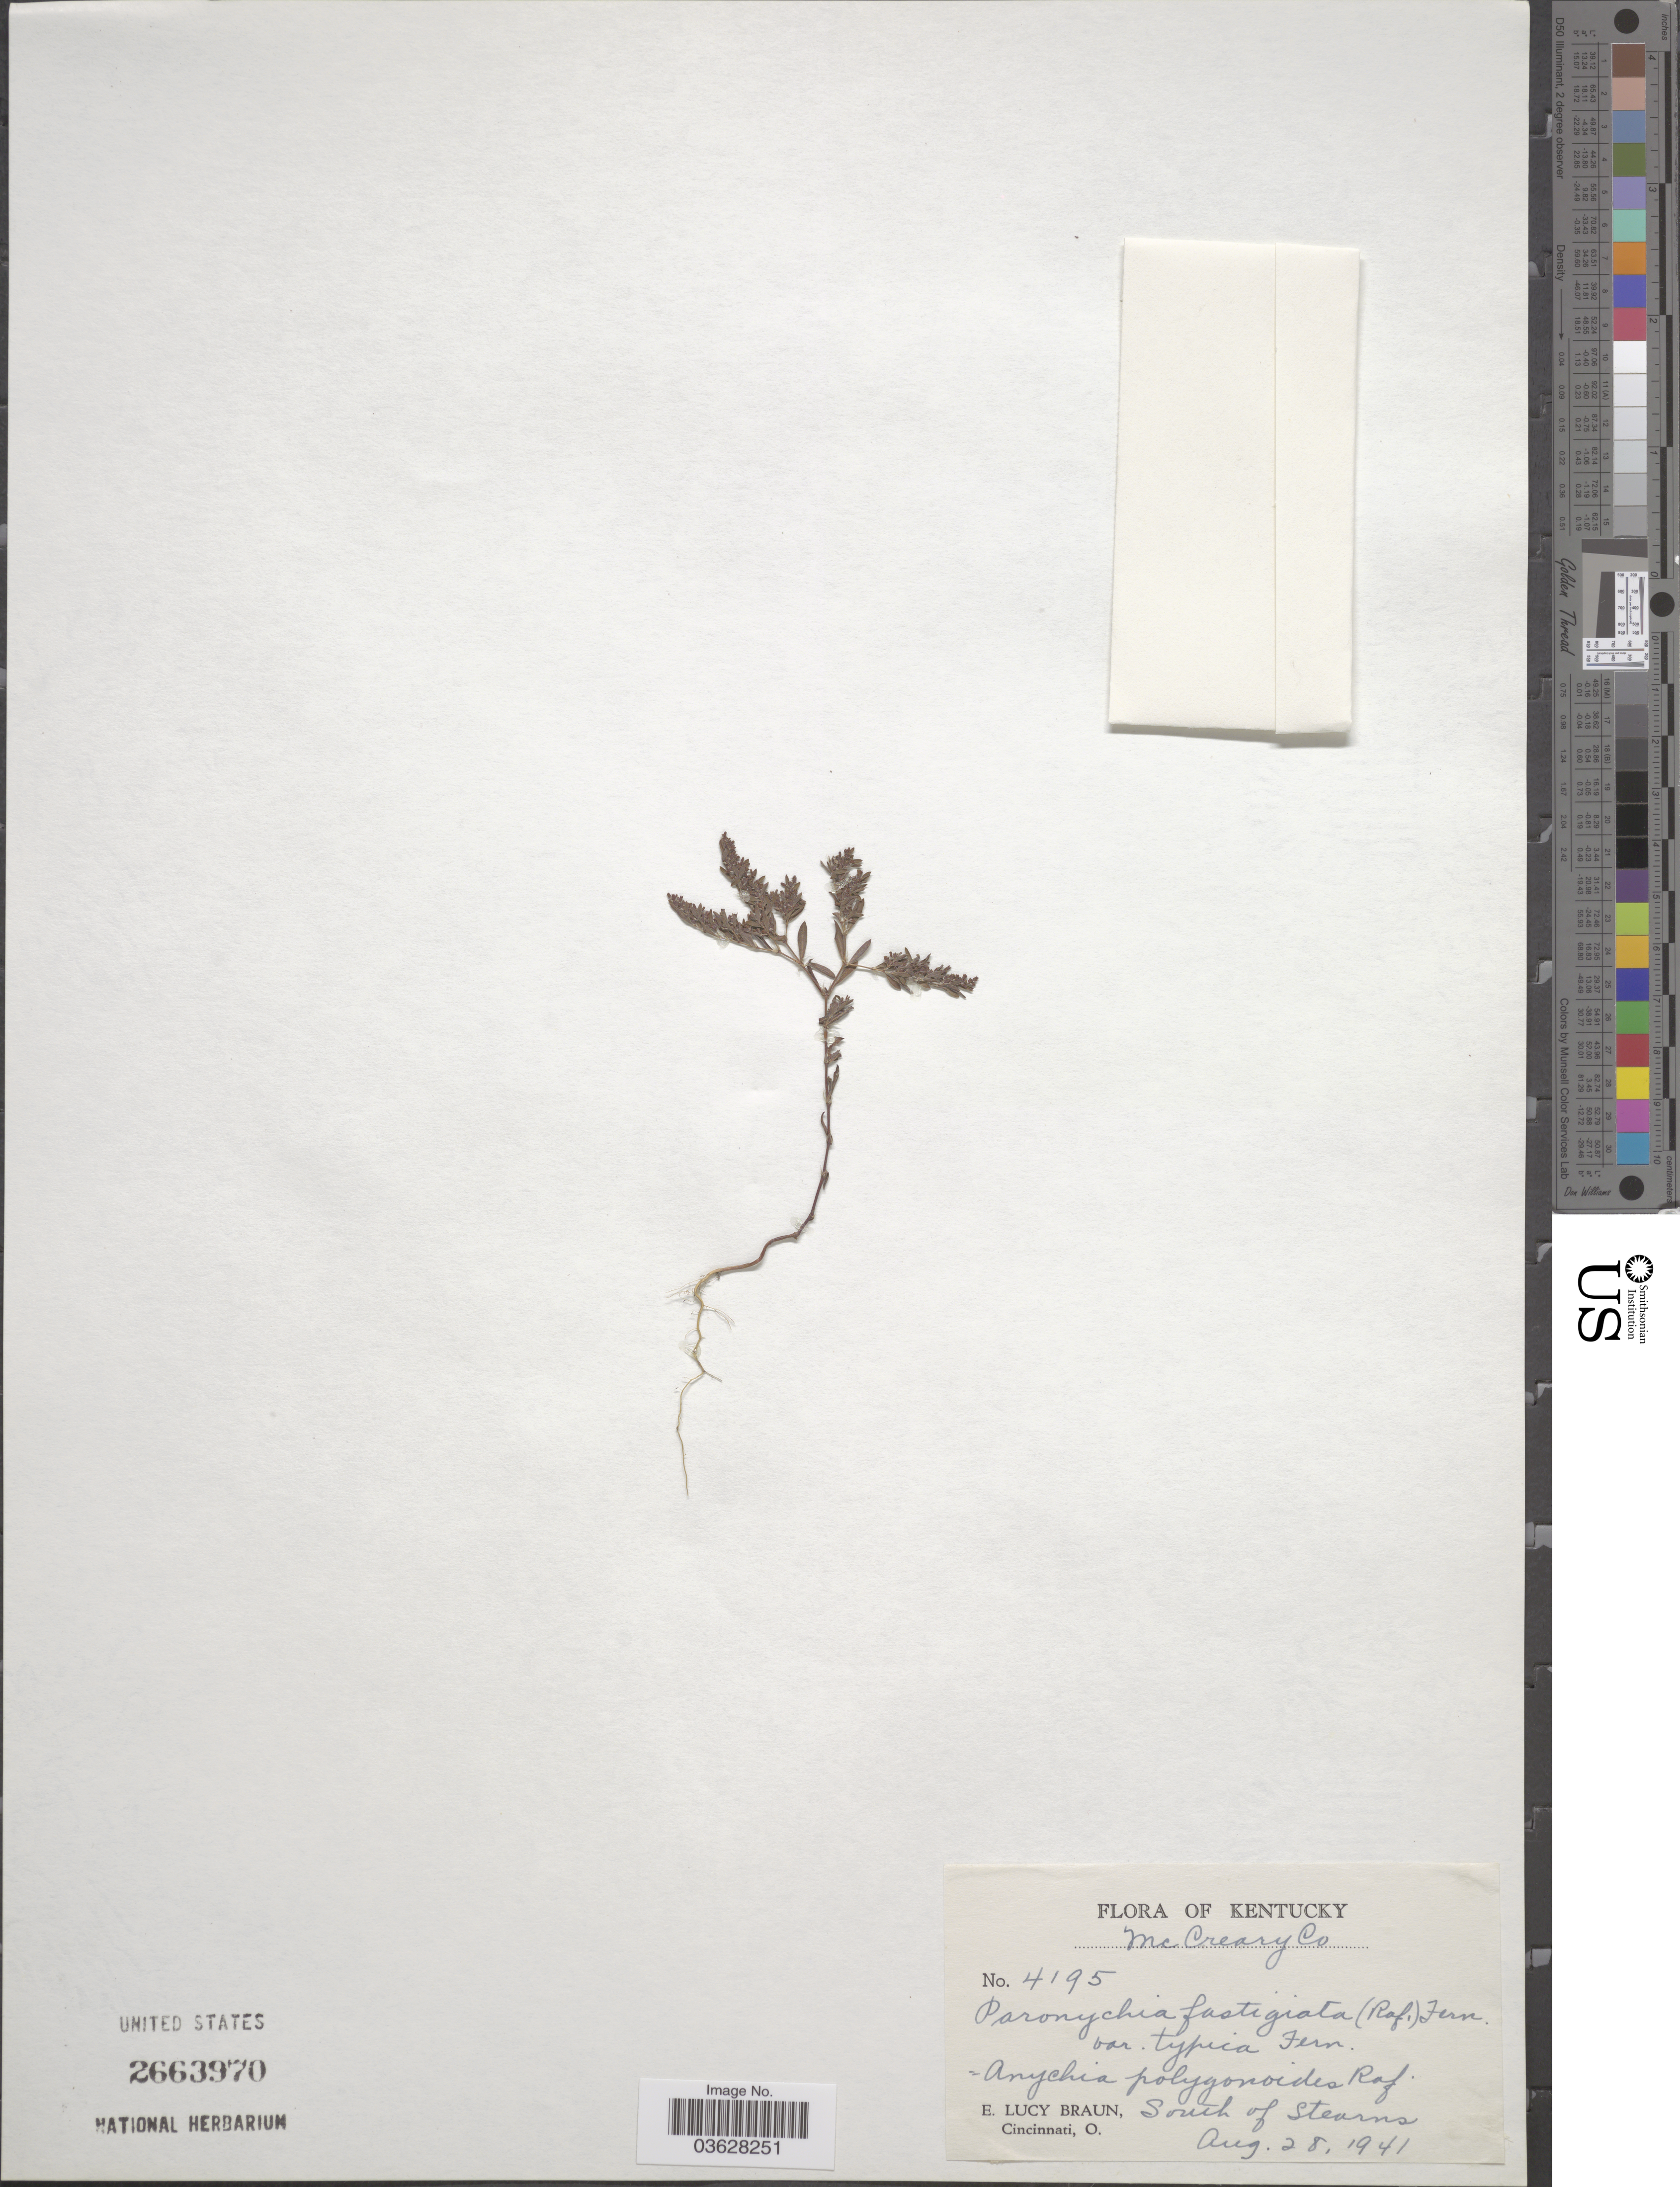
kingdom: Plantae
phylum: Tracheophyta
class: Magnoliopsida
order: Caryophyllales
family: Caryophyllaceae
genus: Paronychia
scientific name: Paronychia fastigiata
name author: (Raf.) Fernald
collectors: E. L. Braun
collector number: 4195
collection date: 1941-08-28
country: United States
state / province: Kentucky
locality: McCreary Co. South of Stearns.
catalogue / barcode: US 2663970